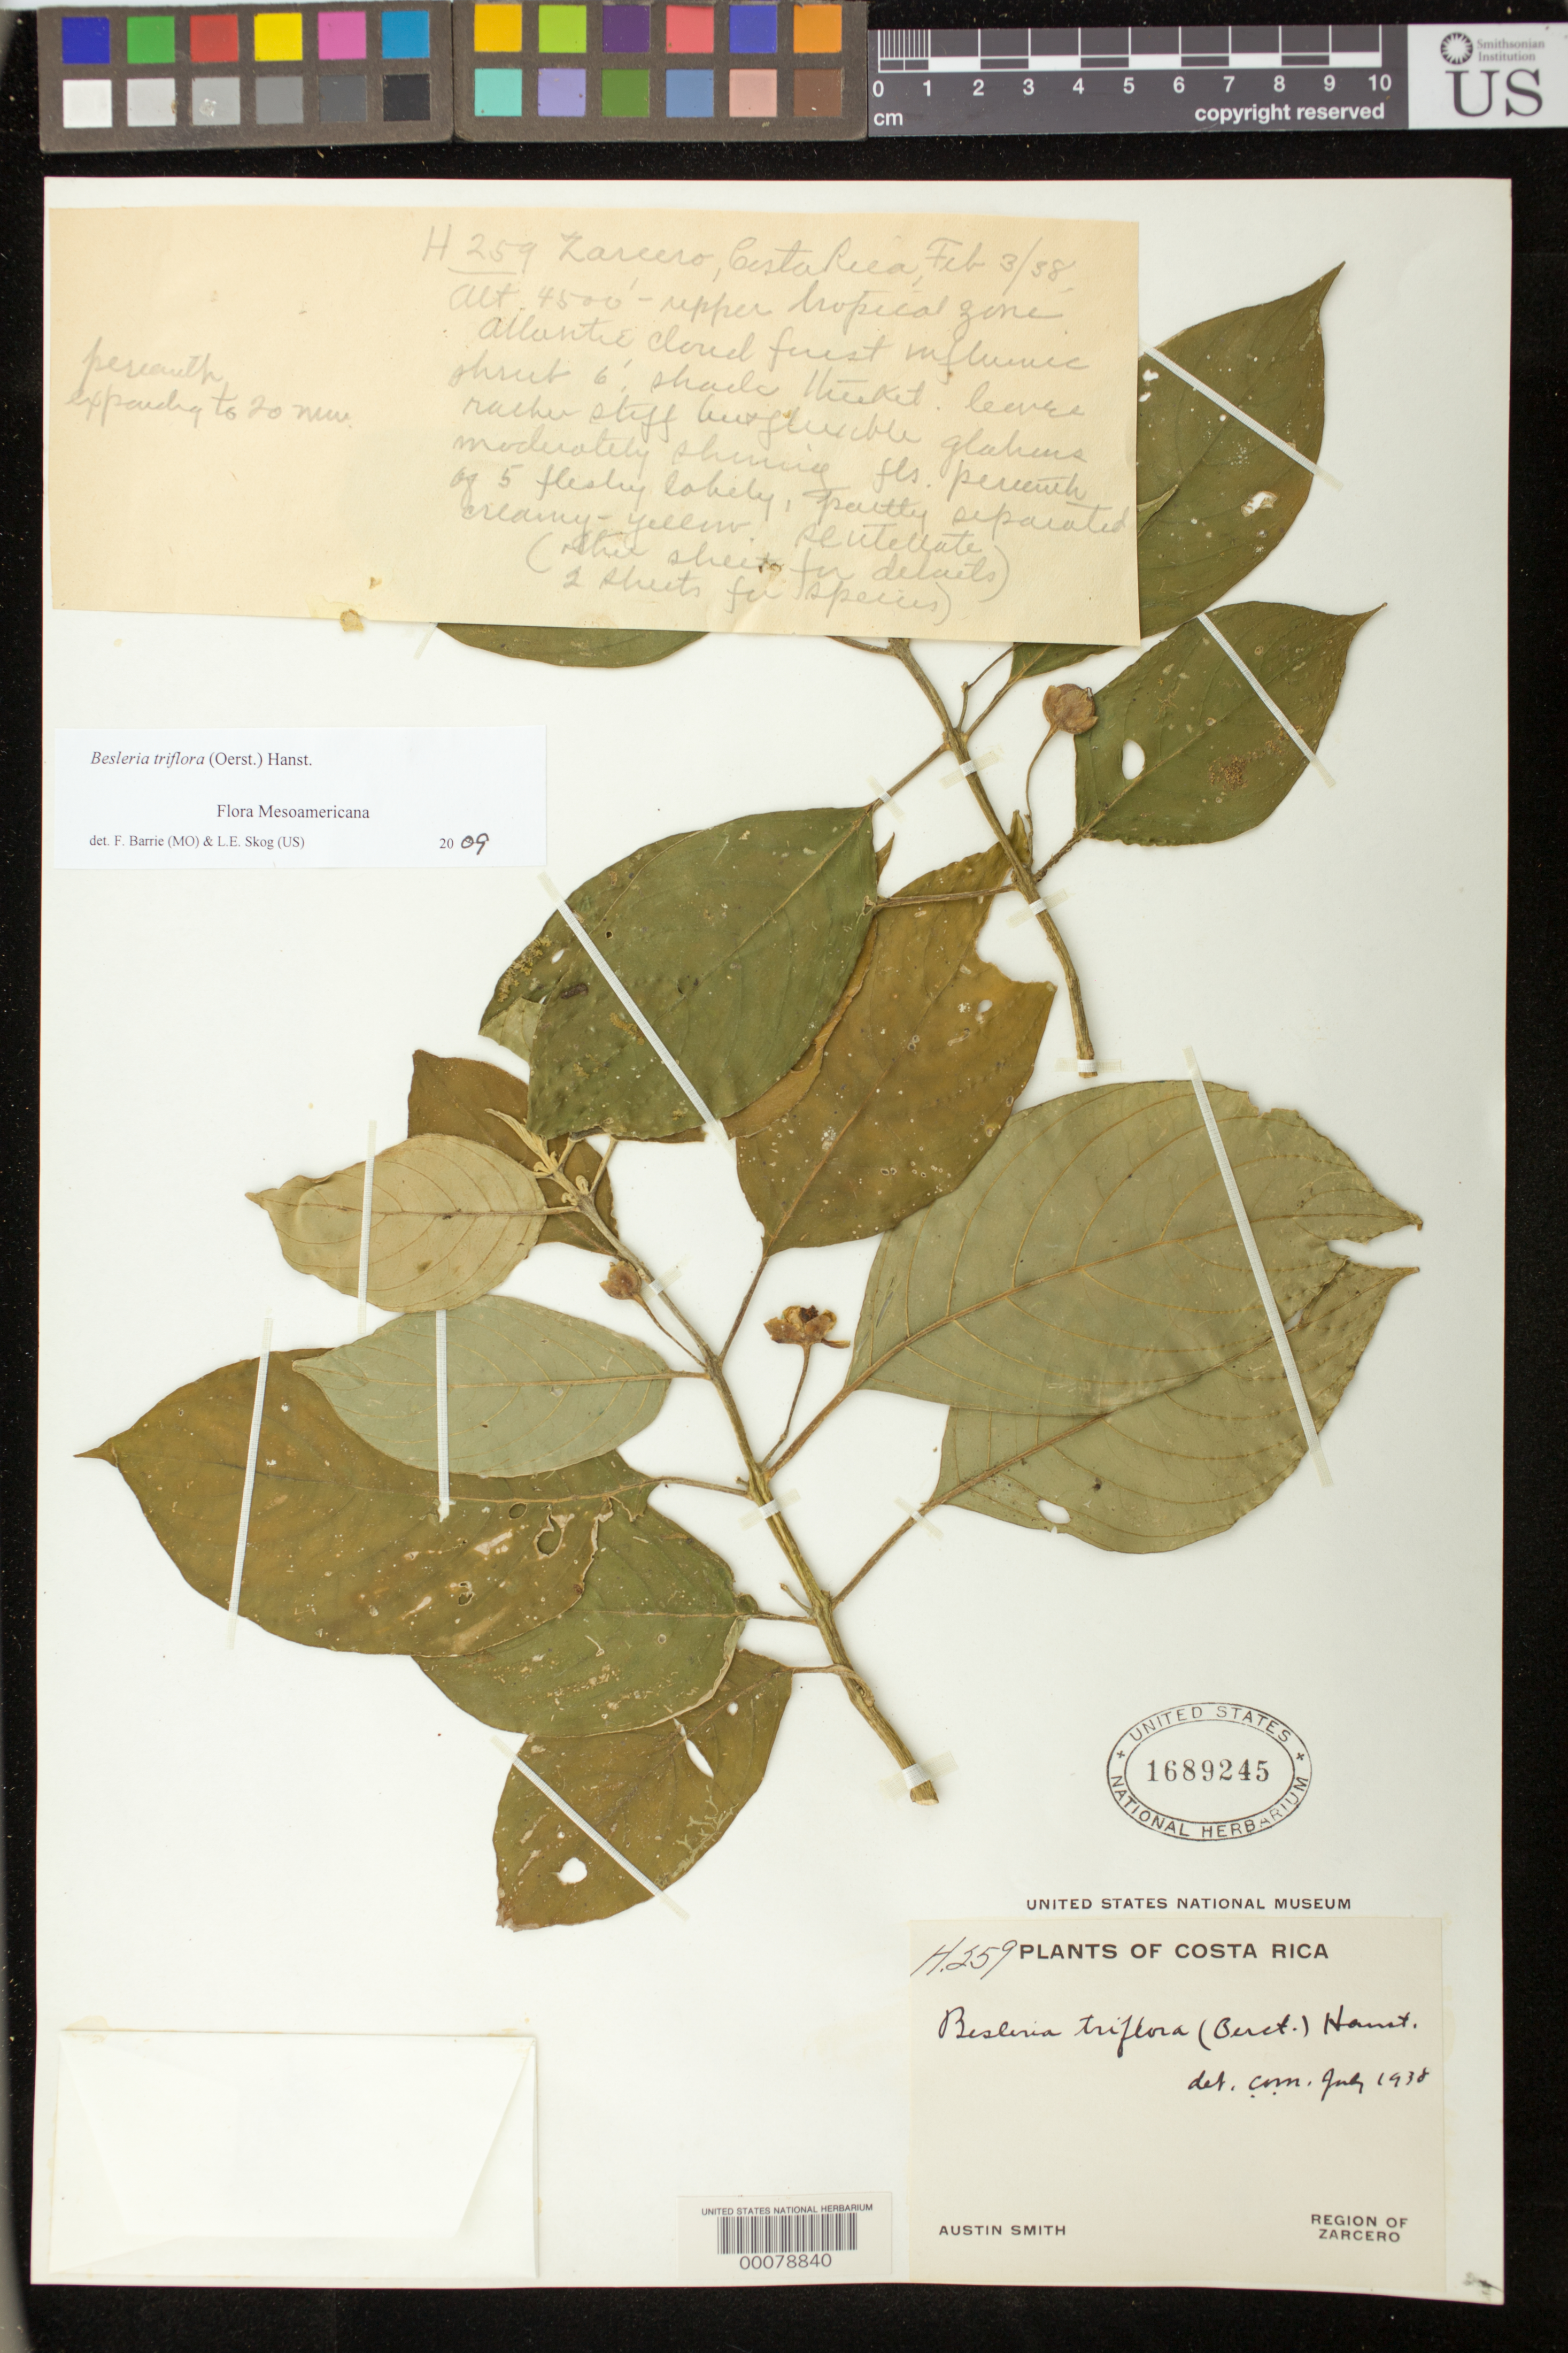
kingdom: Plantae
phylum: Tracheophyta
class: Magnoliopsida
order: Lamiales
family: Gesneriaceae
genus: Besleria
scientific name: Besleria triflora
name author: (Oerst.) Hanst.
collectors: Aust P. Smith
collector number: H 259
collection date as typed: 03 Feb 1938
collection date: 1938-02-03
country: Costa Rica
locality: Region of Zarcero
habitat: Upper tropical zone, Atlantic cloud forest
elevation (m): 1372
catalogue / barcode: US 1689245